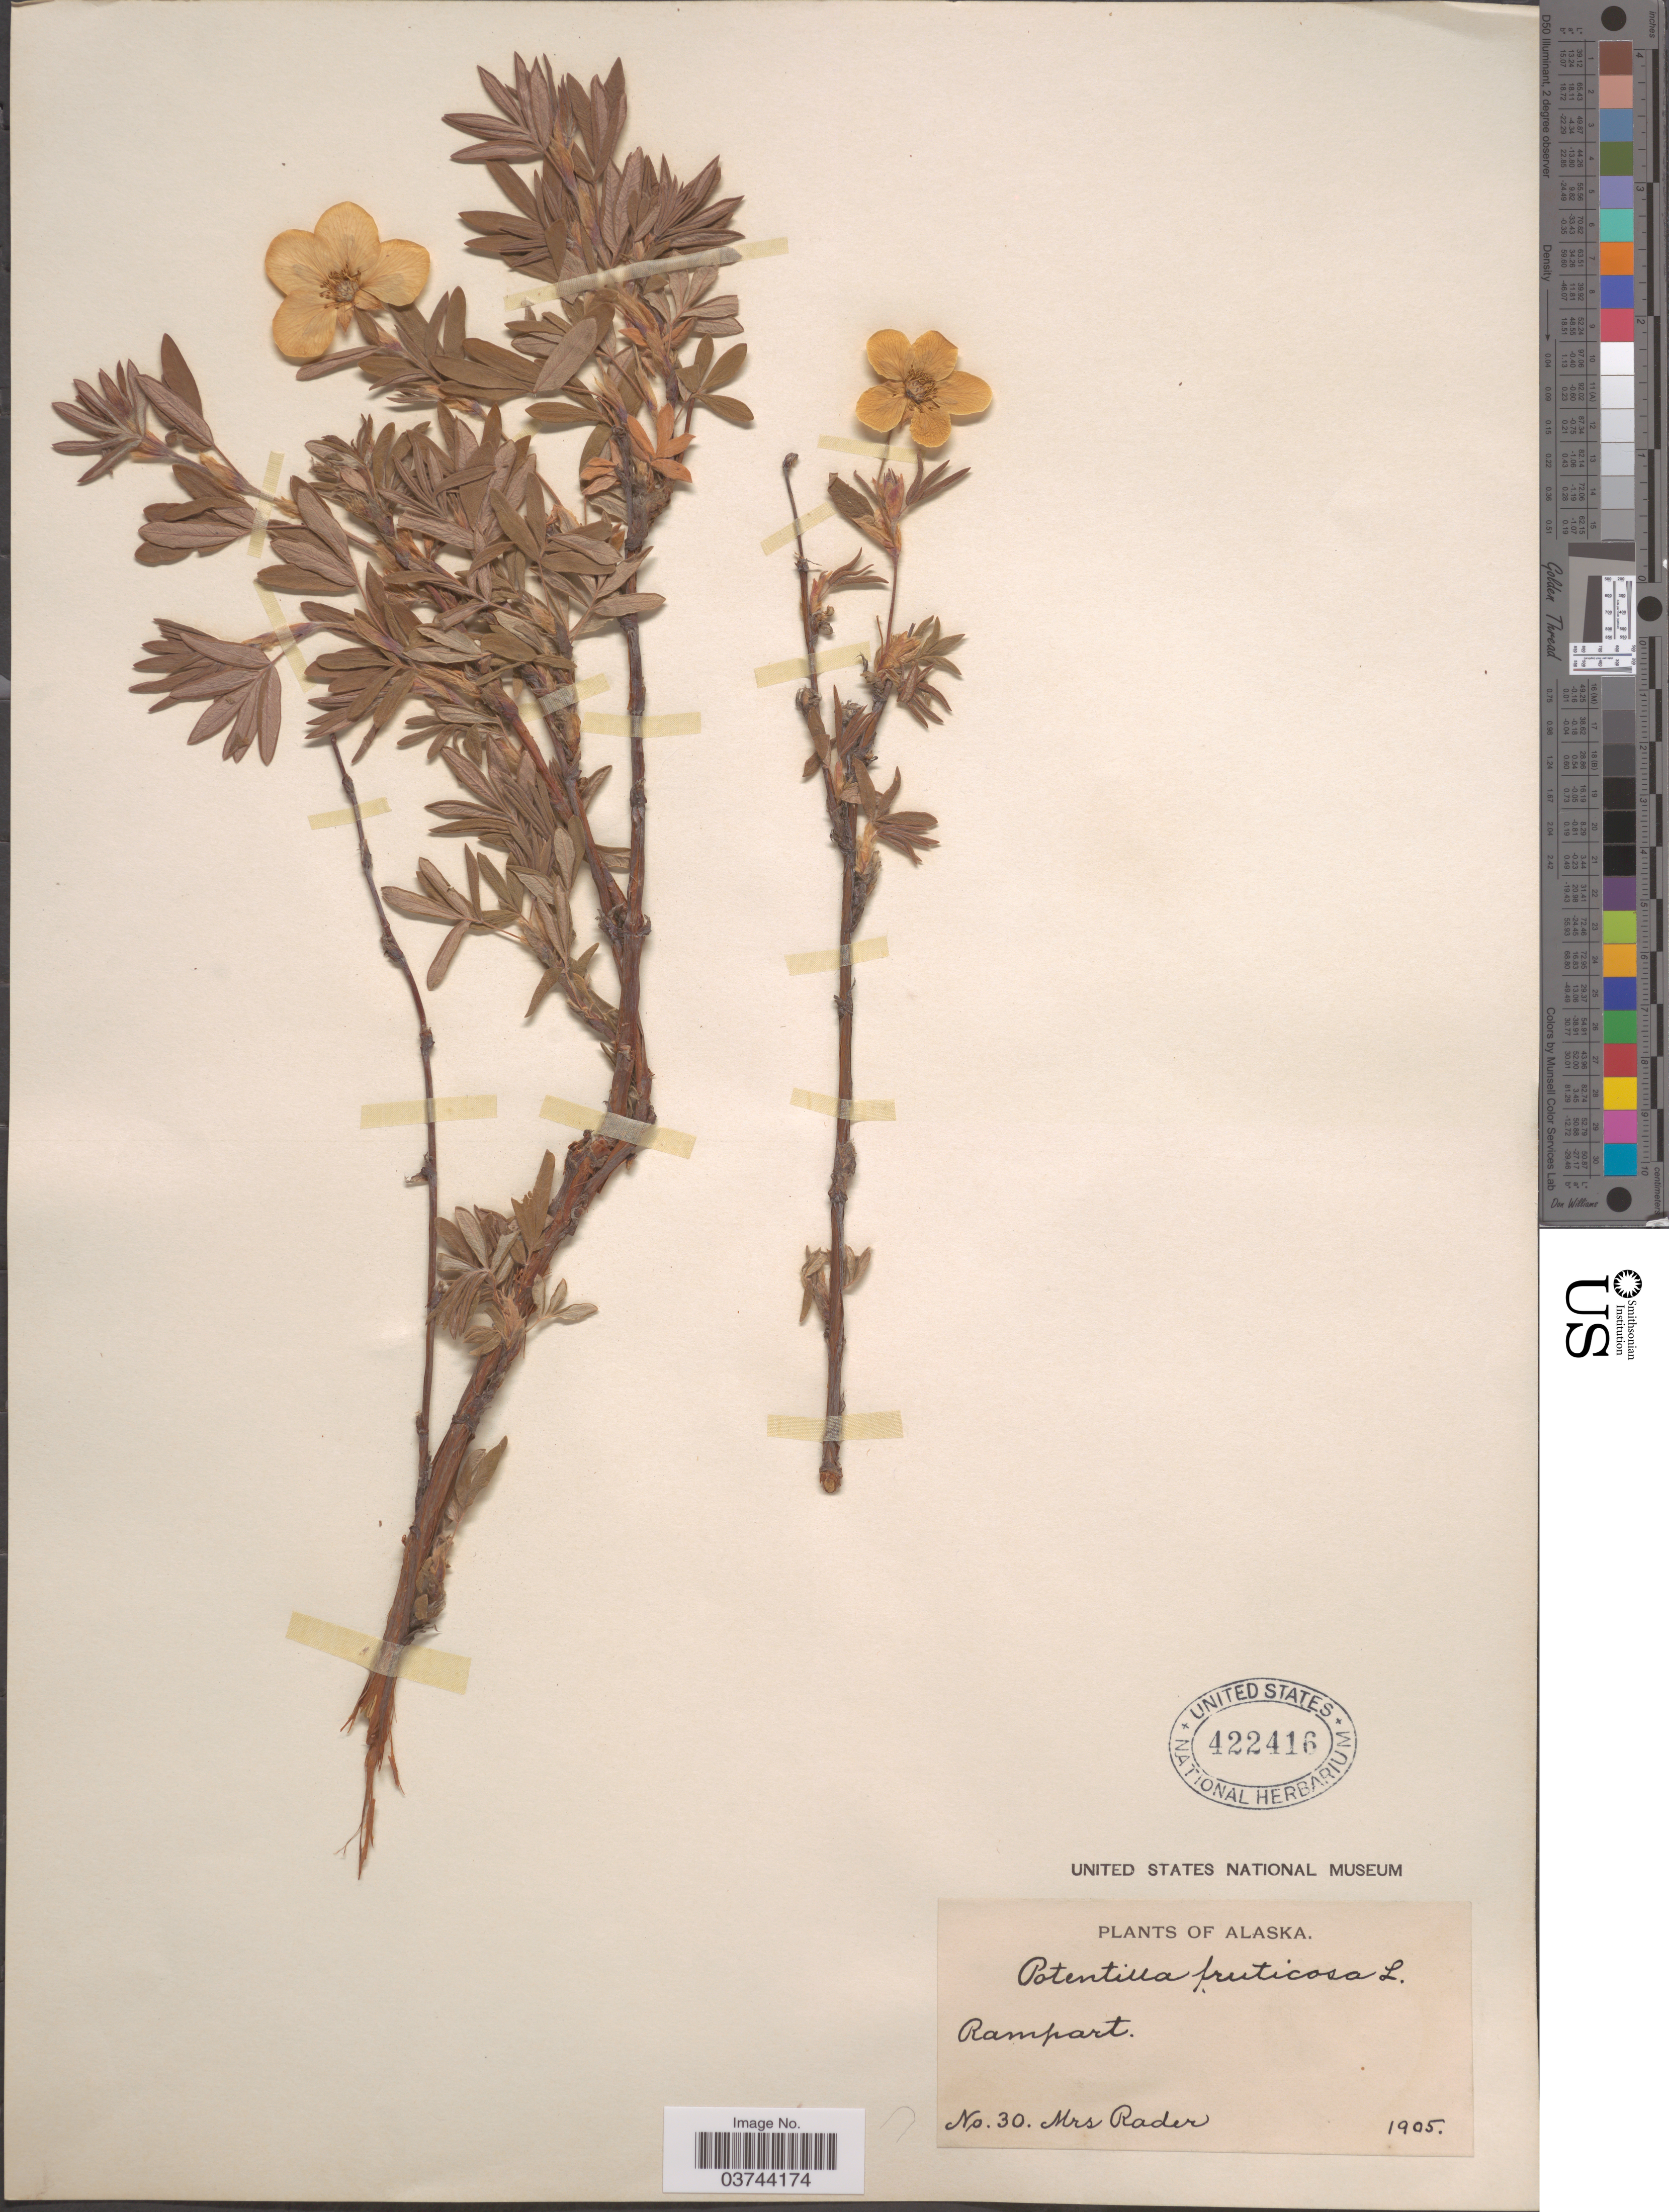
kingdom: Plantae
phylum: Tracheophyta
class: Magnoliopsida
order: Rosales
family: Rosaceae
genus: Dasiphora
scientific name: Dasiphora fruticosa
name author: (L.) Rydb.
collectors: Mrs. Rader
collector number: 30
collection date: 1905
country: United States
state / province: Alaska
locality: Rampart.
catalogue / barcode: US 422416